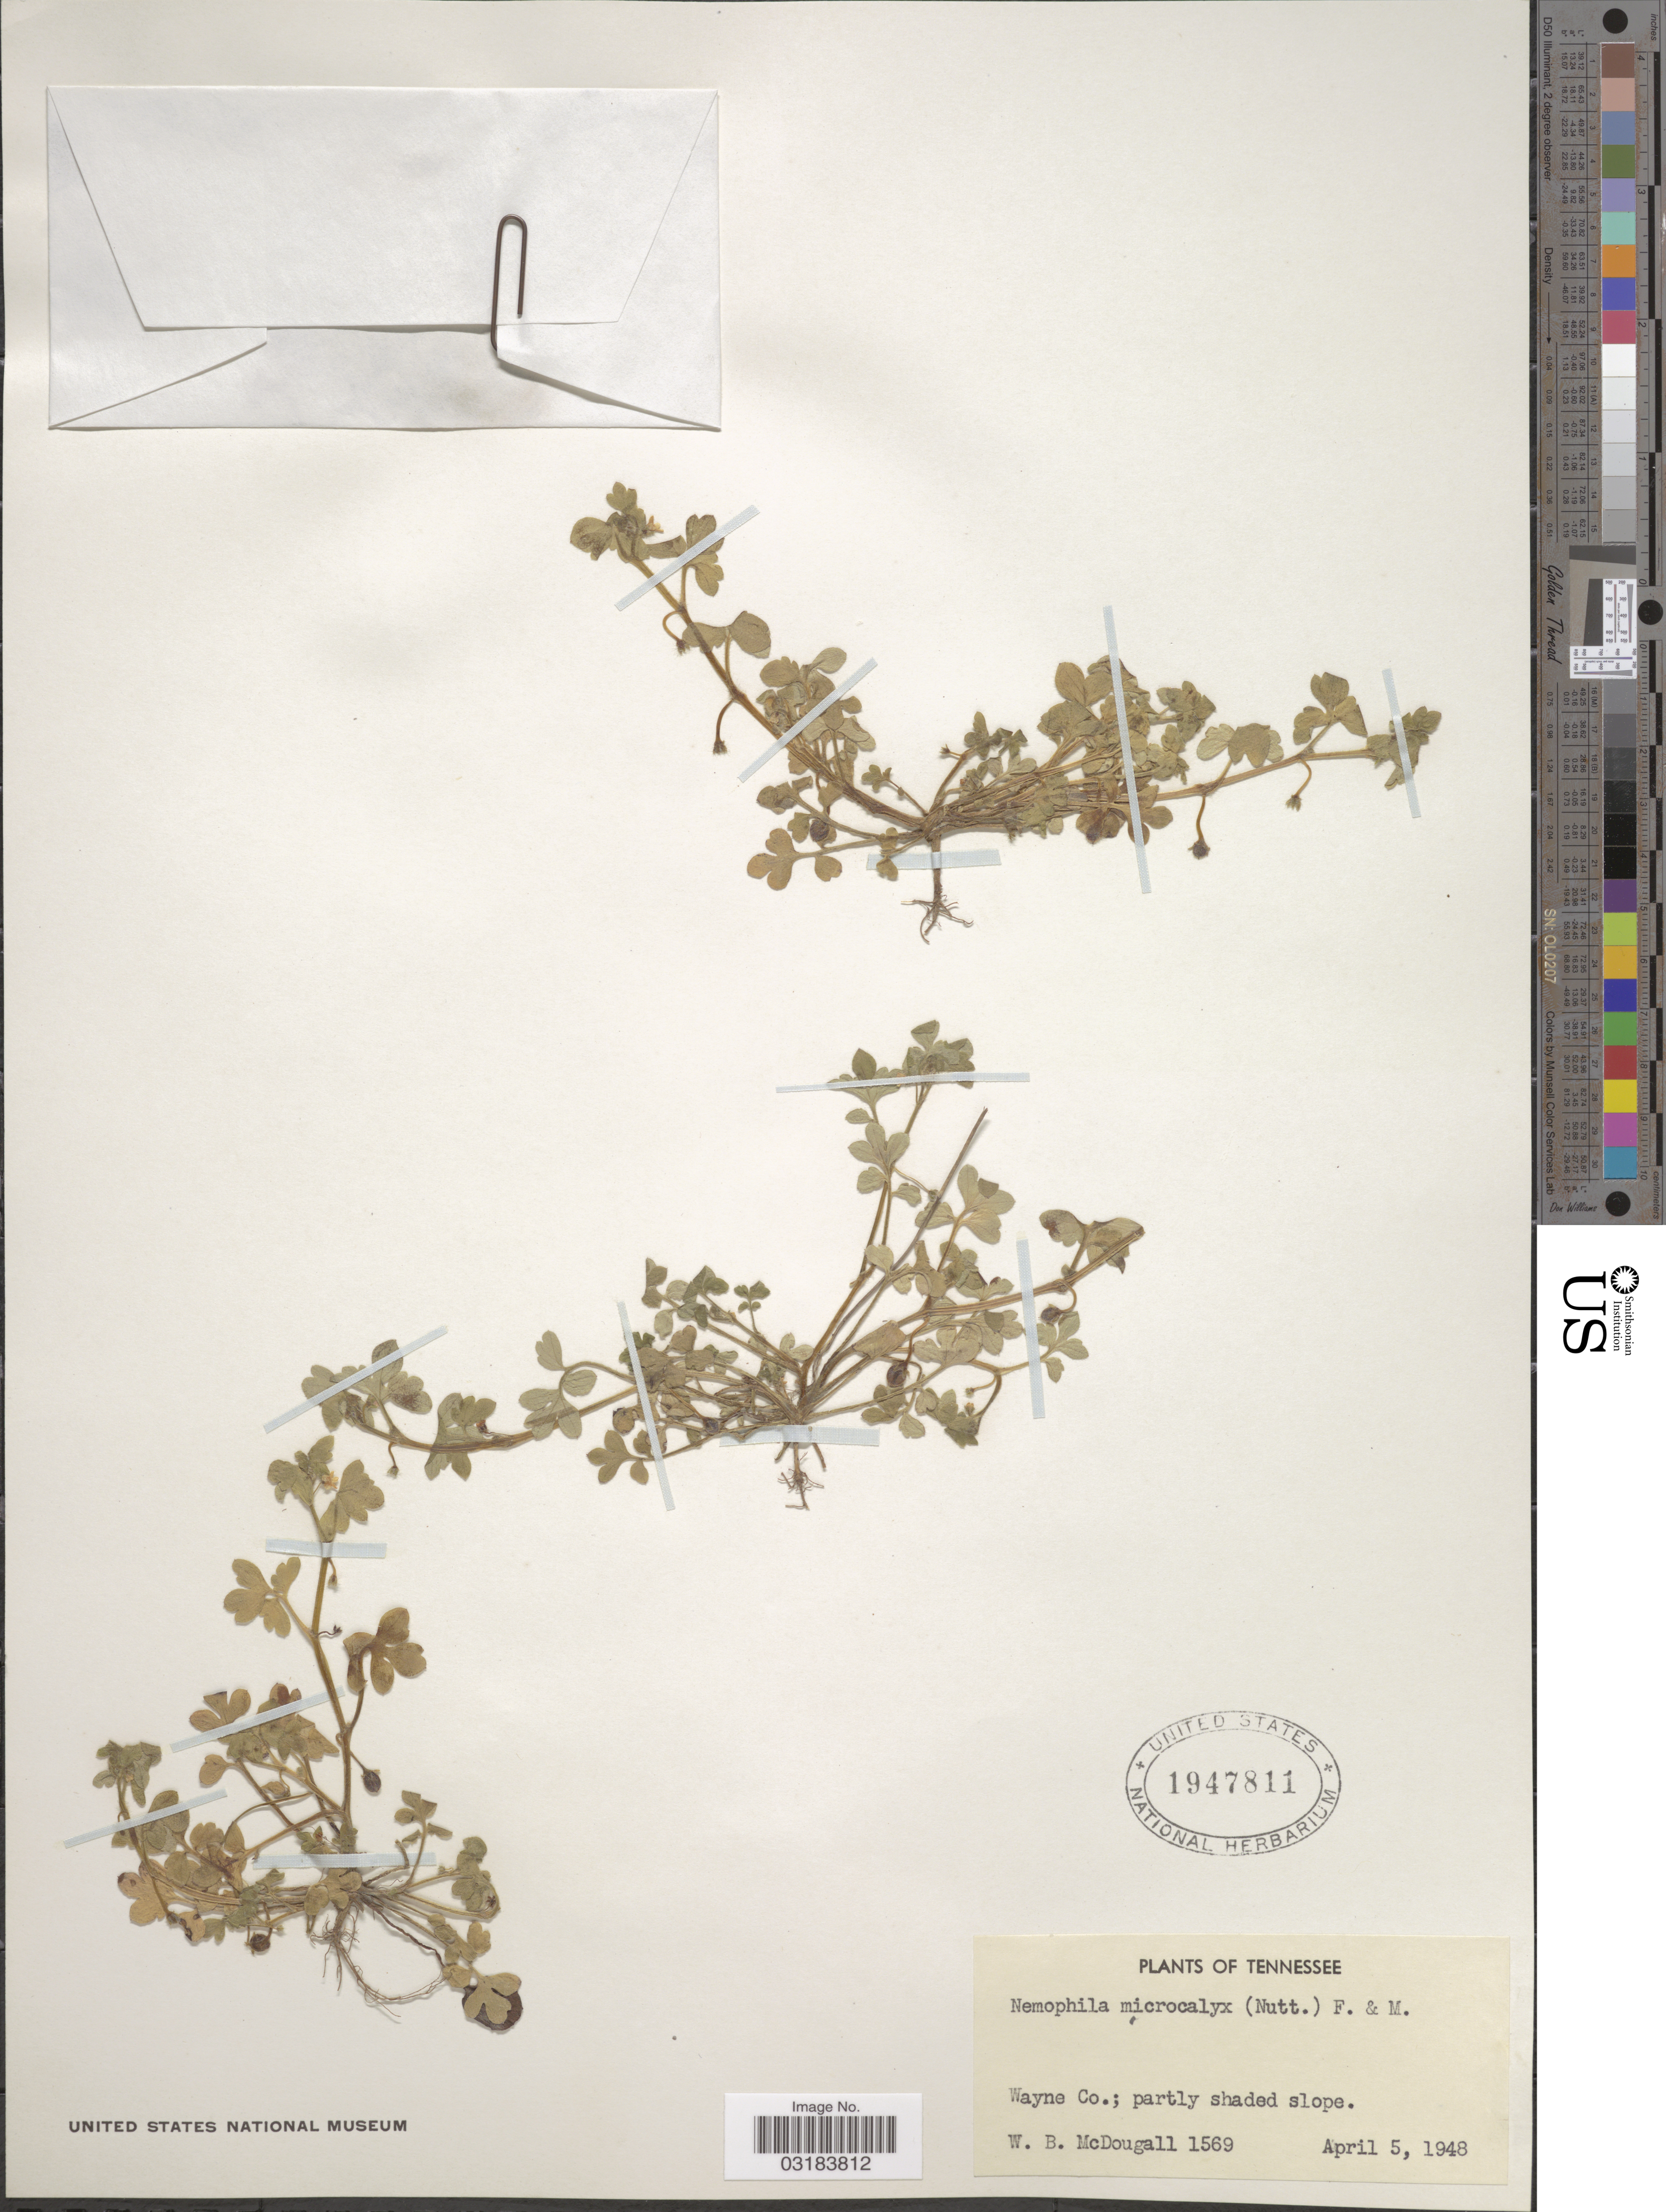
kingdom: Plantae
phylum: Tracheophyta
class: Magnoliopsida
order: Boraginales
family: Hydrophyllaceae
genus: Nemophila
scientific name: Nemophila microcalyx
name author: (Nutt.) Fisch. & C.A. Mey.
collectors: W. B. McDougall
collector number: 1569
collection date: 1948-04-05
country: United States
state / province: Tennessee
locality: Wayne Co.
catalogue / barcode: US 1947811